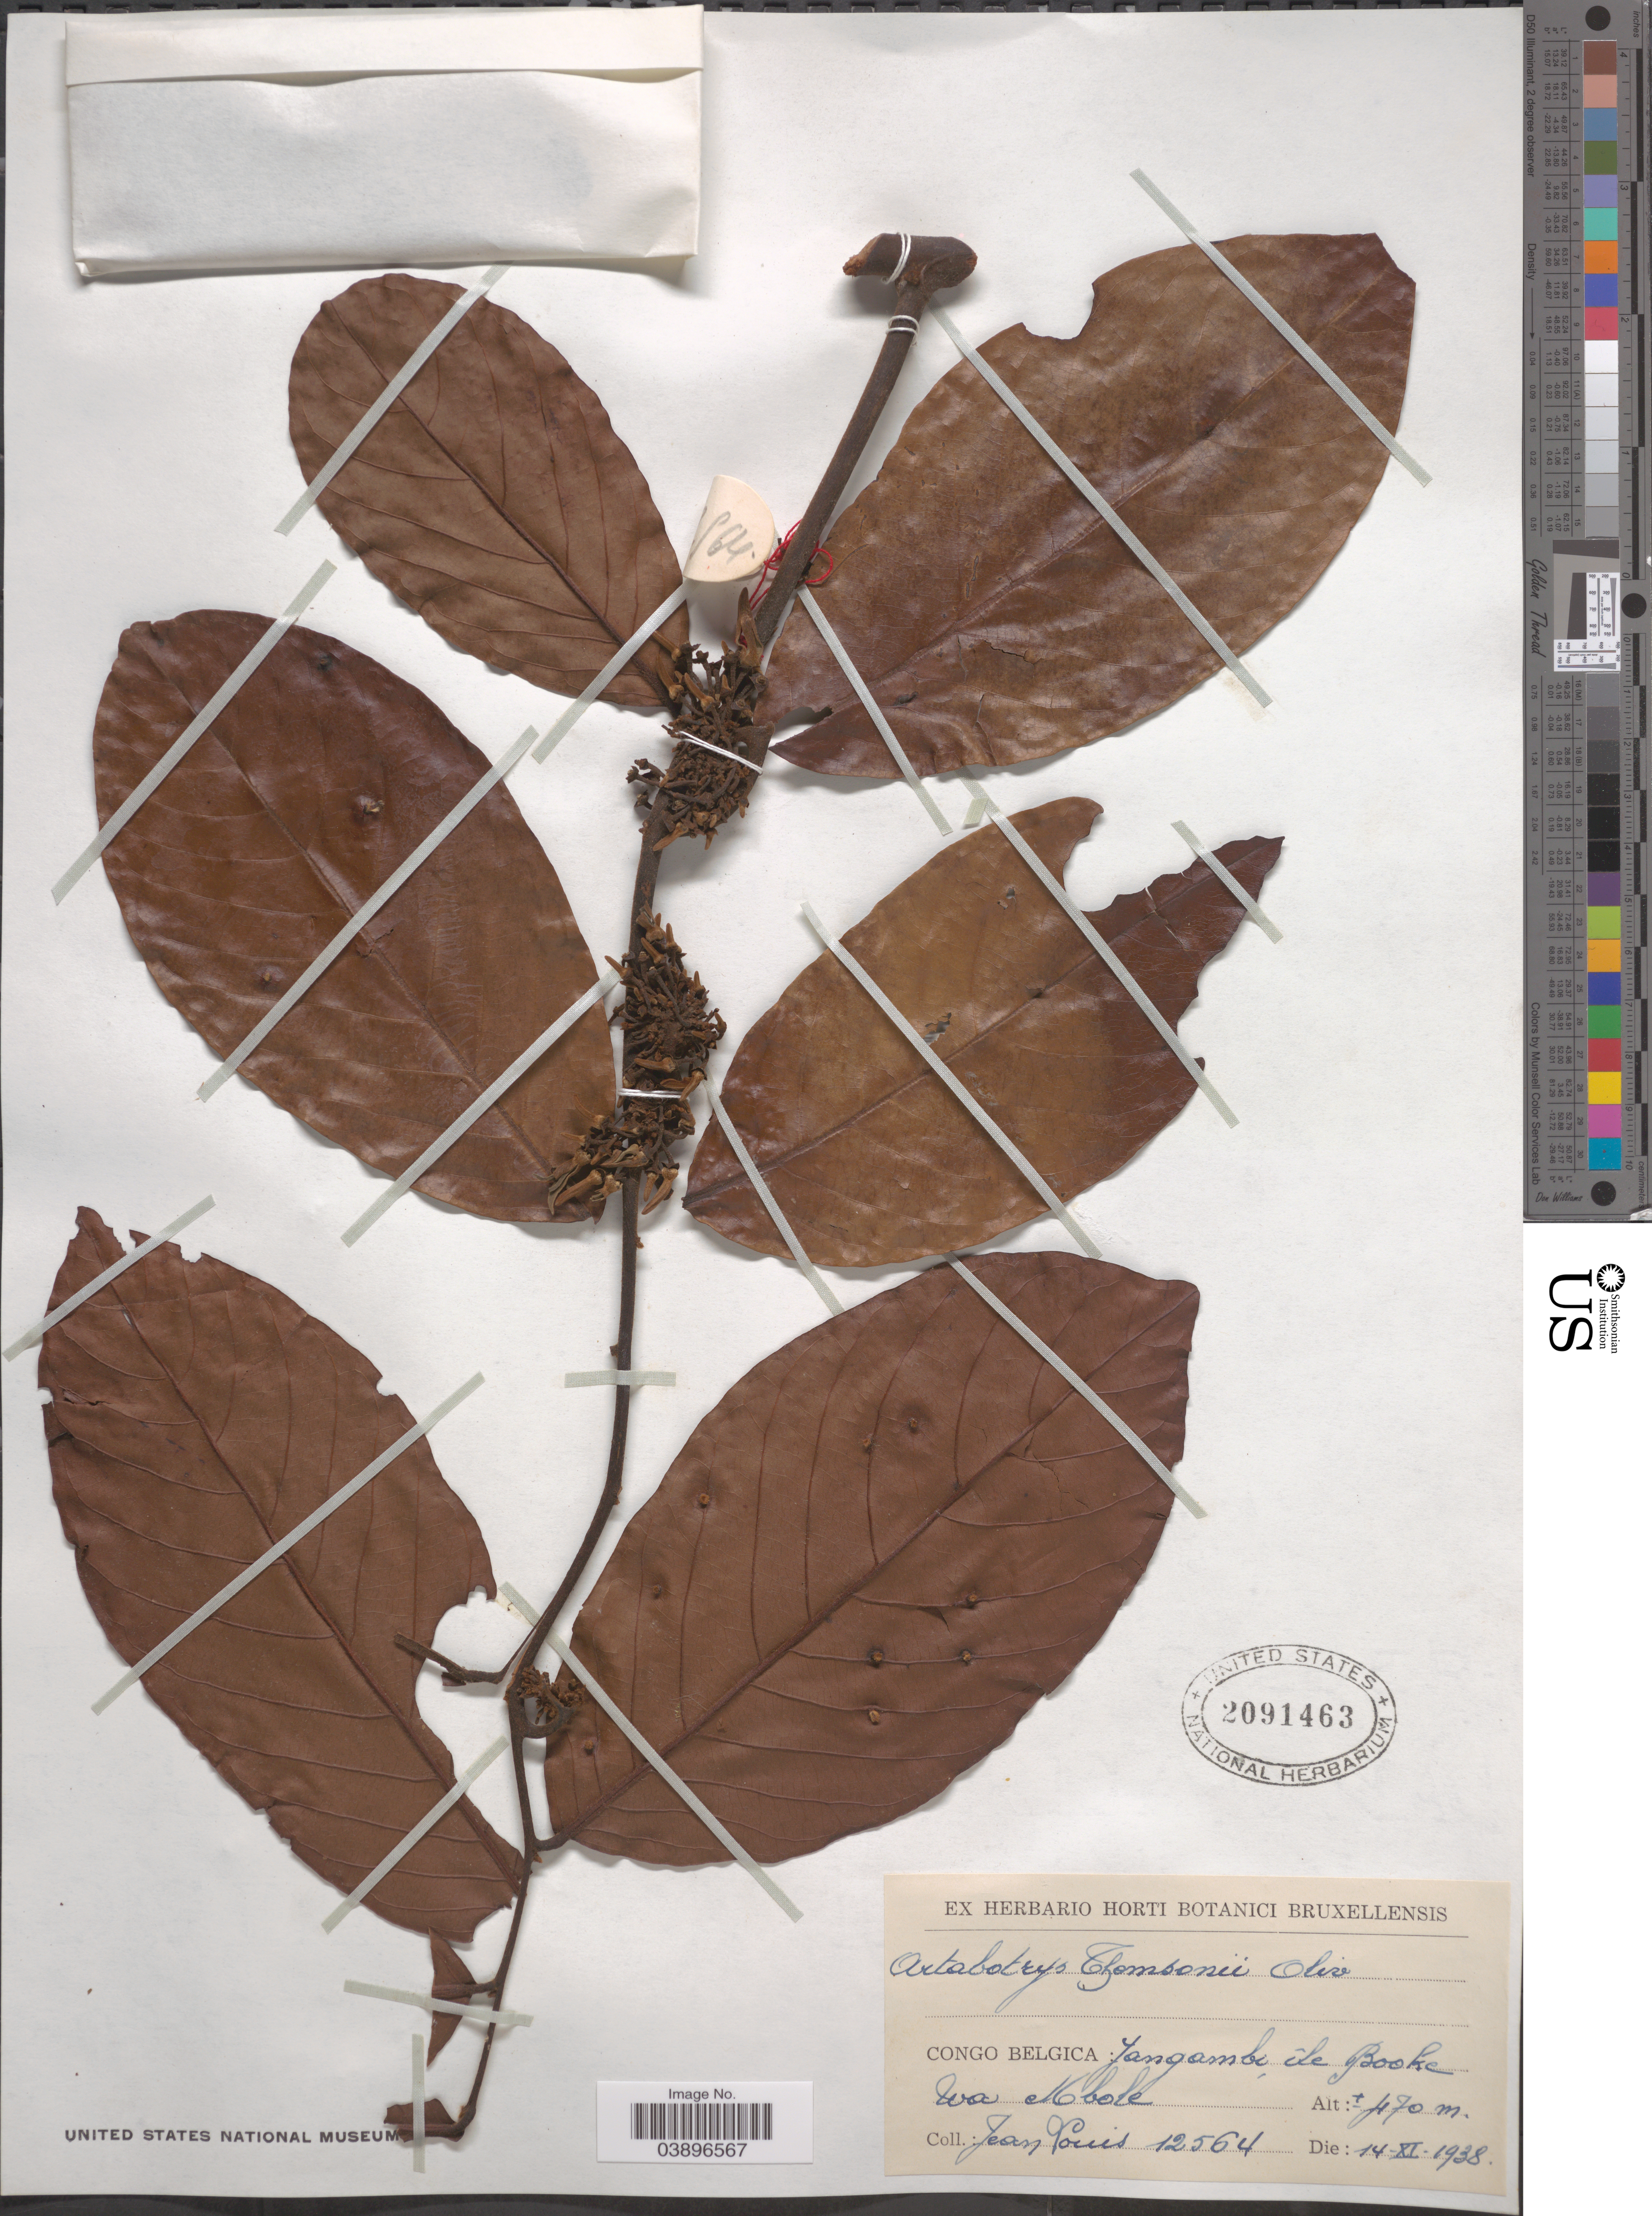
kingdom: Plantae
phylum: Tracheophyta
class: Magnoliopsida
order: Magnoliales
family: Annonaceae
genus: Artabotrys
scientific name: Artabotrys thomsonii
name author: Oliv.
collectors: J. Louis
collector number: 12564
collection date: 1938-11-14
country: Congo, Democratic Republic of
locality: Congo Belgica: Yangambi, île Booke Wa Mbole.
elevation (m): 470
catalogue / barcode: US 2091463